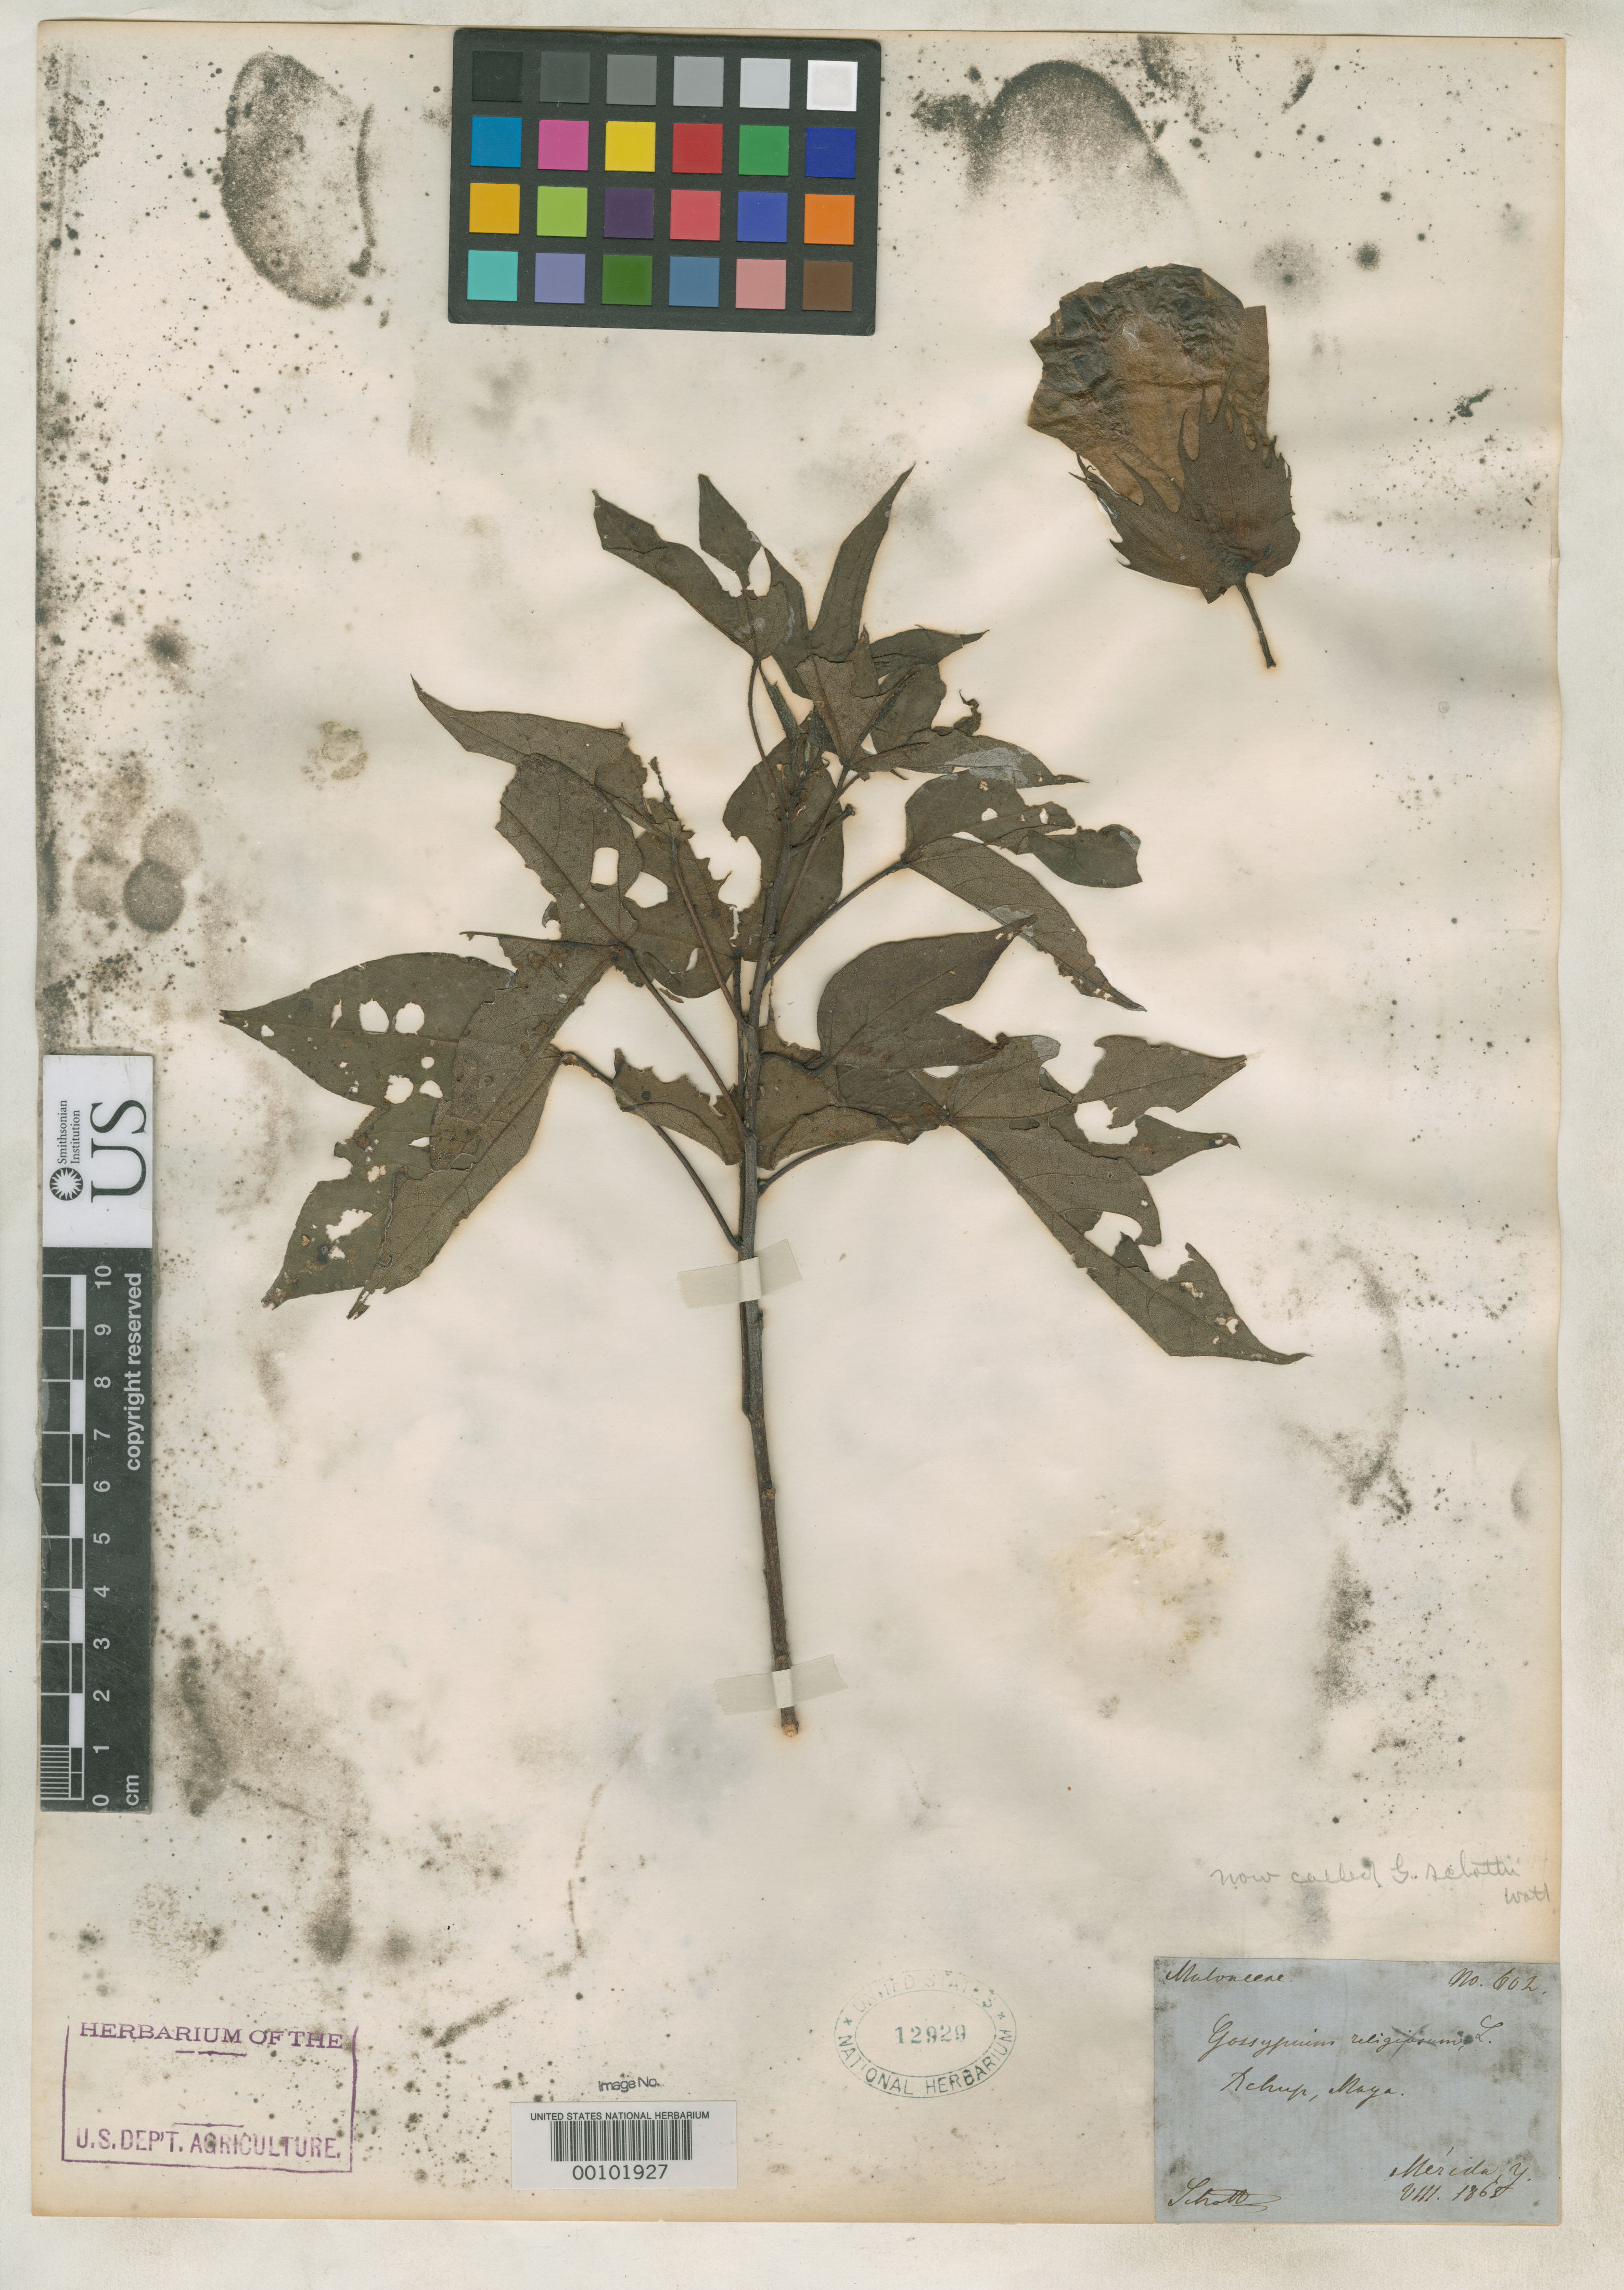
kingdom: Plantae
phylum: Tracheophyta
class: Magnoliopsida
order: Malvales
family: Malvaceae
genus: Gossypium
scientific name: Gossypium schottii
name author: G. Watt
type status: Type Collection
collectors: A. C. V. Schott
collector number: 602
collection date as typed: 1865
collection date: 1865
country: Mexico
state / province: Yucatán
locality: Merida.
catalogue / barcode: US 12929